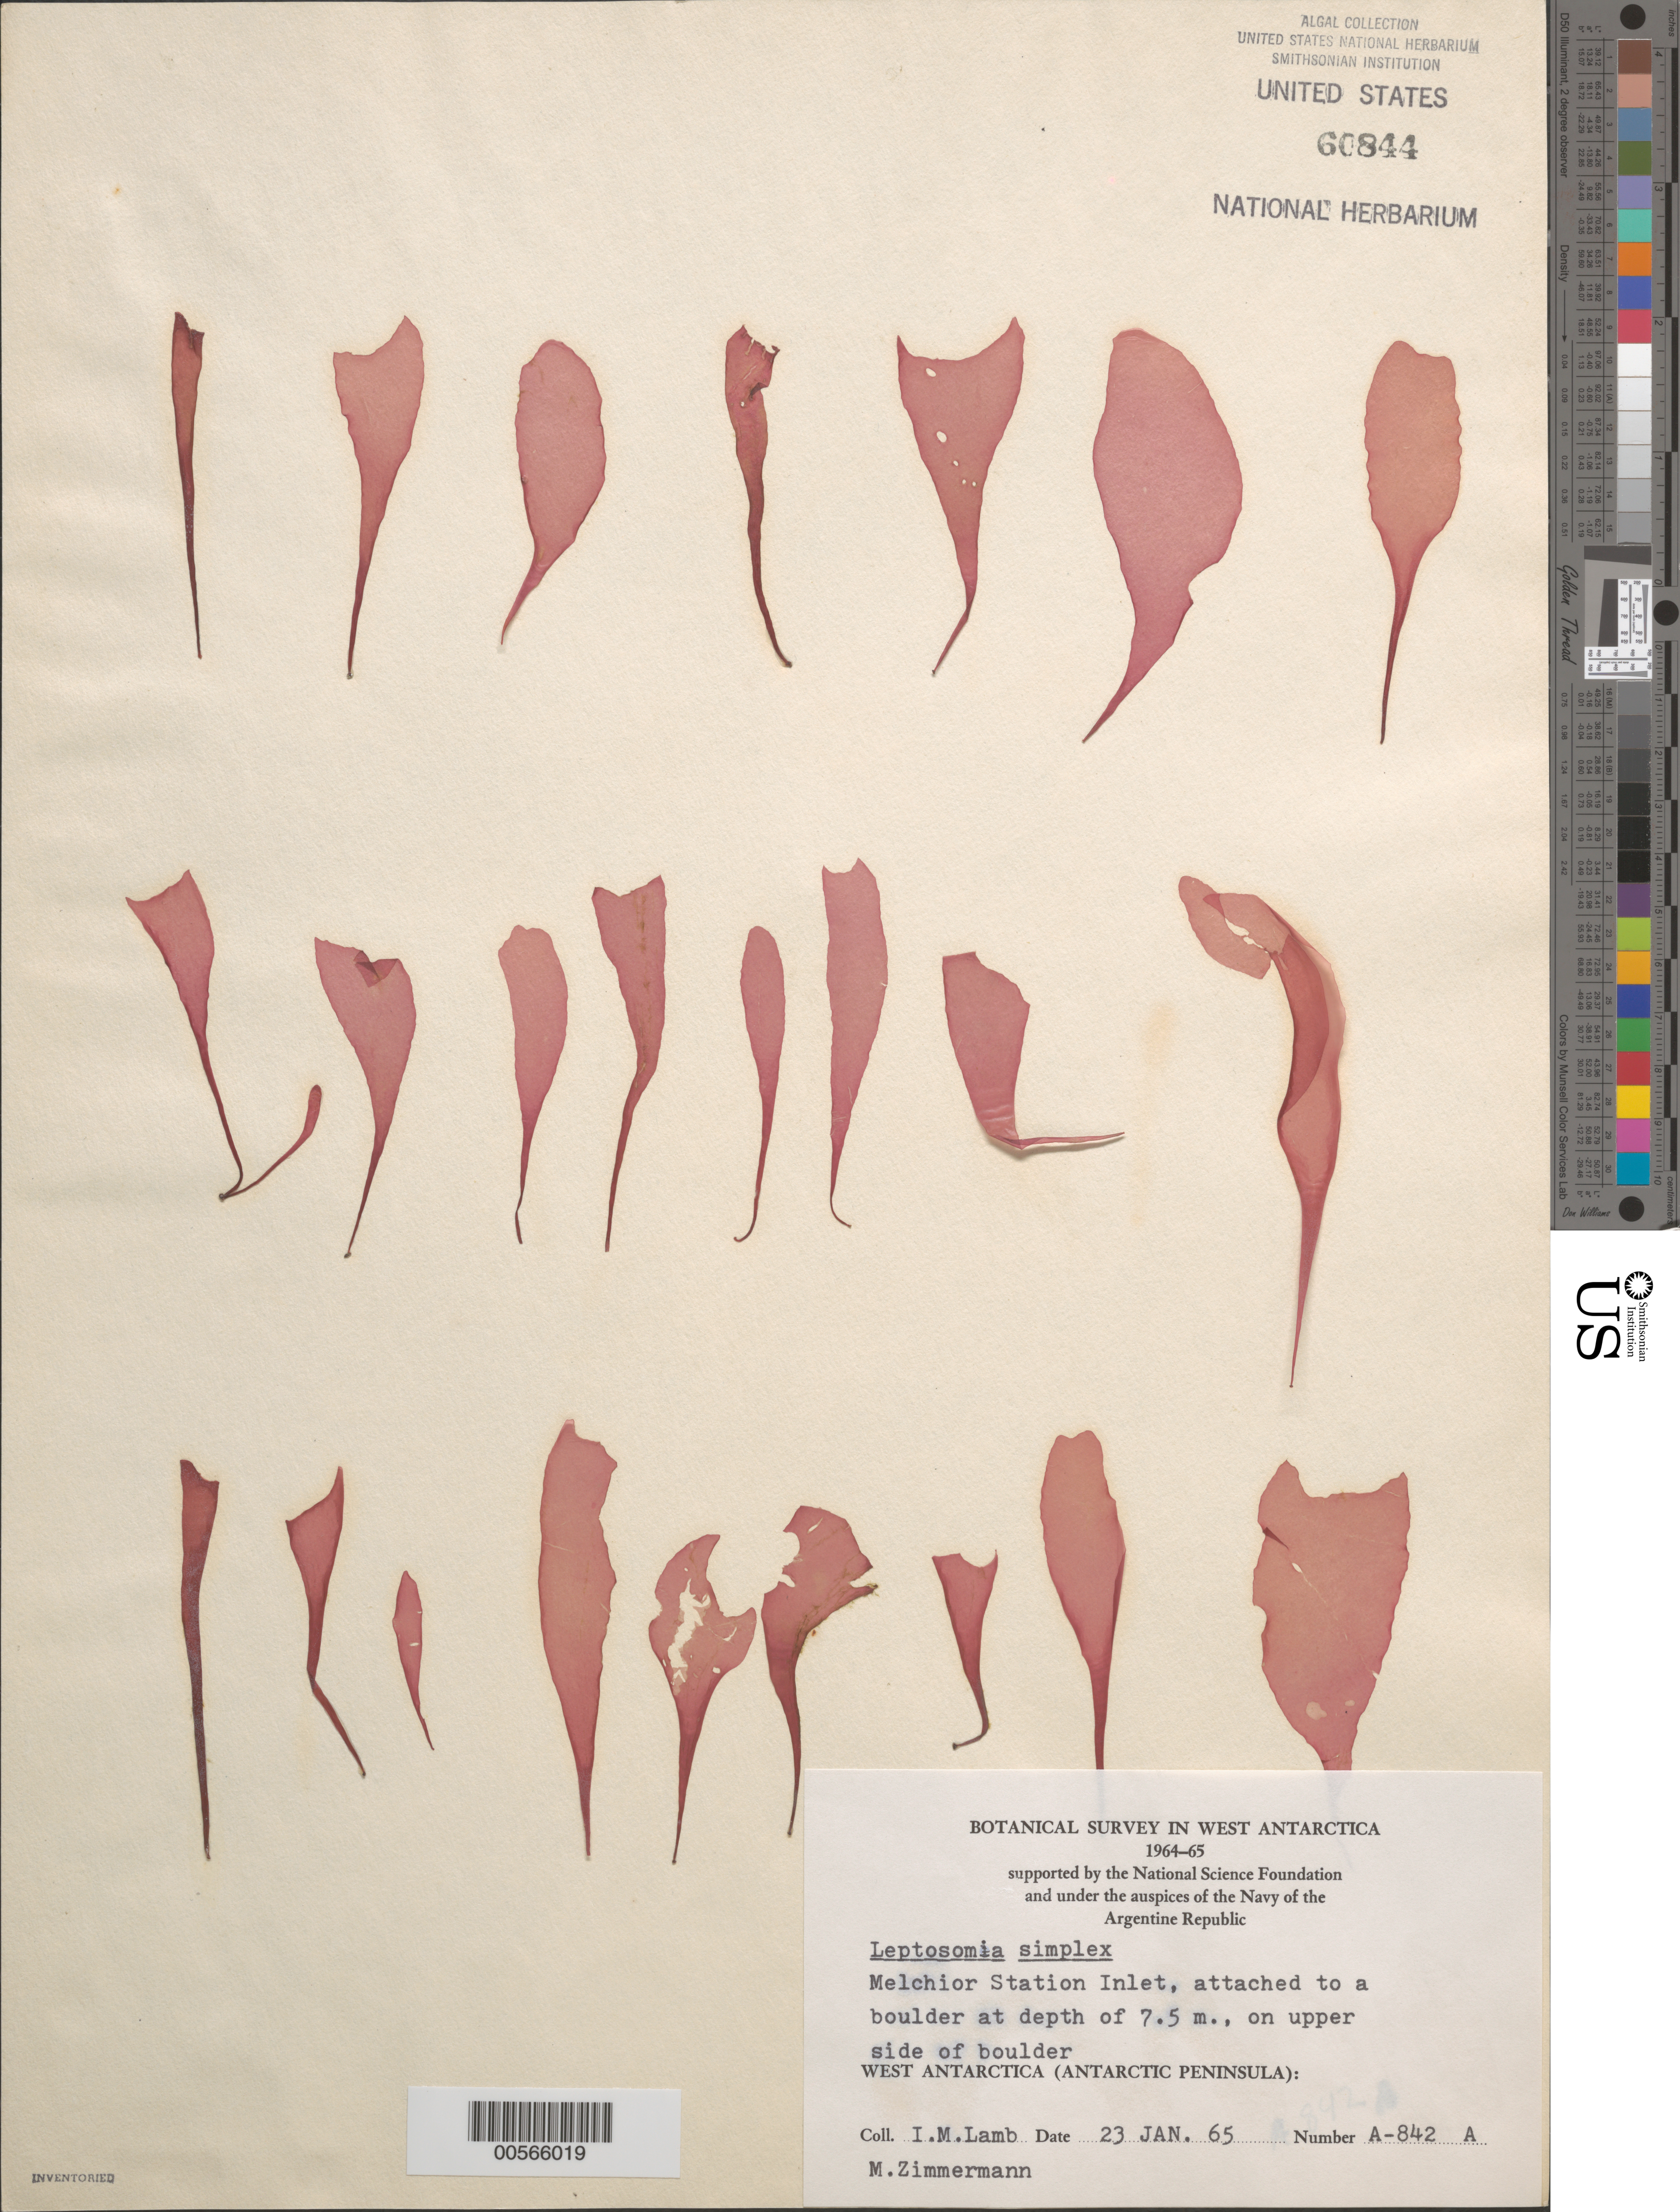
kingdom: Plantae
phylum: Rhodophyta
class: Florideophyceae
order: Palmariales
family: Palmariaceae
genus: Palmaria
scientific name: Palmaria decipiens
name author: (Reinsch) Ricker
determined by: Algae name updating Project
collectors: I. M. Lamb & M. Zimmermann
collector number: A-842a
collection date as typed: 23 Jan 1965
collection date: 1965-01-23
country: Antarctica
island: Gamma Island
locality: Melchior Station Inlet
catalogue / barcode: US 60844